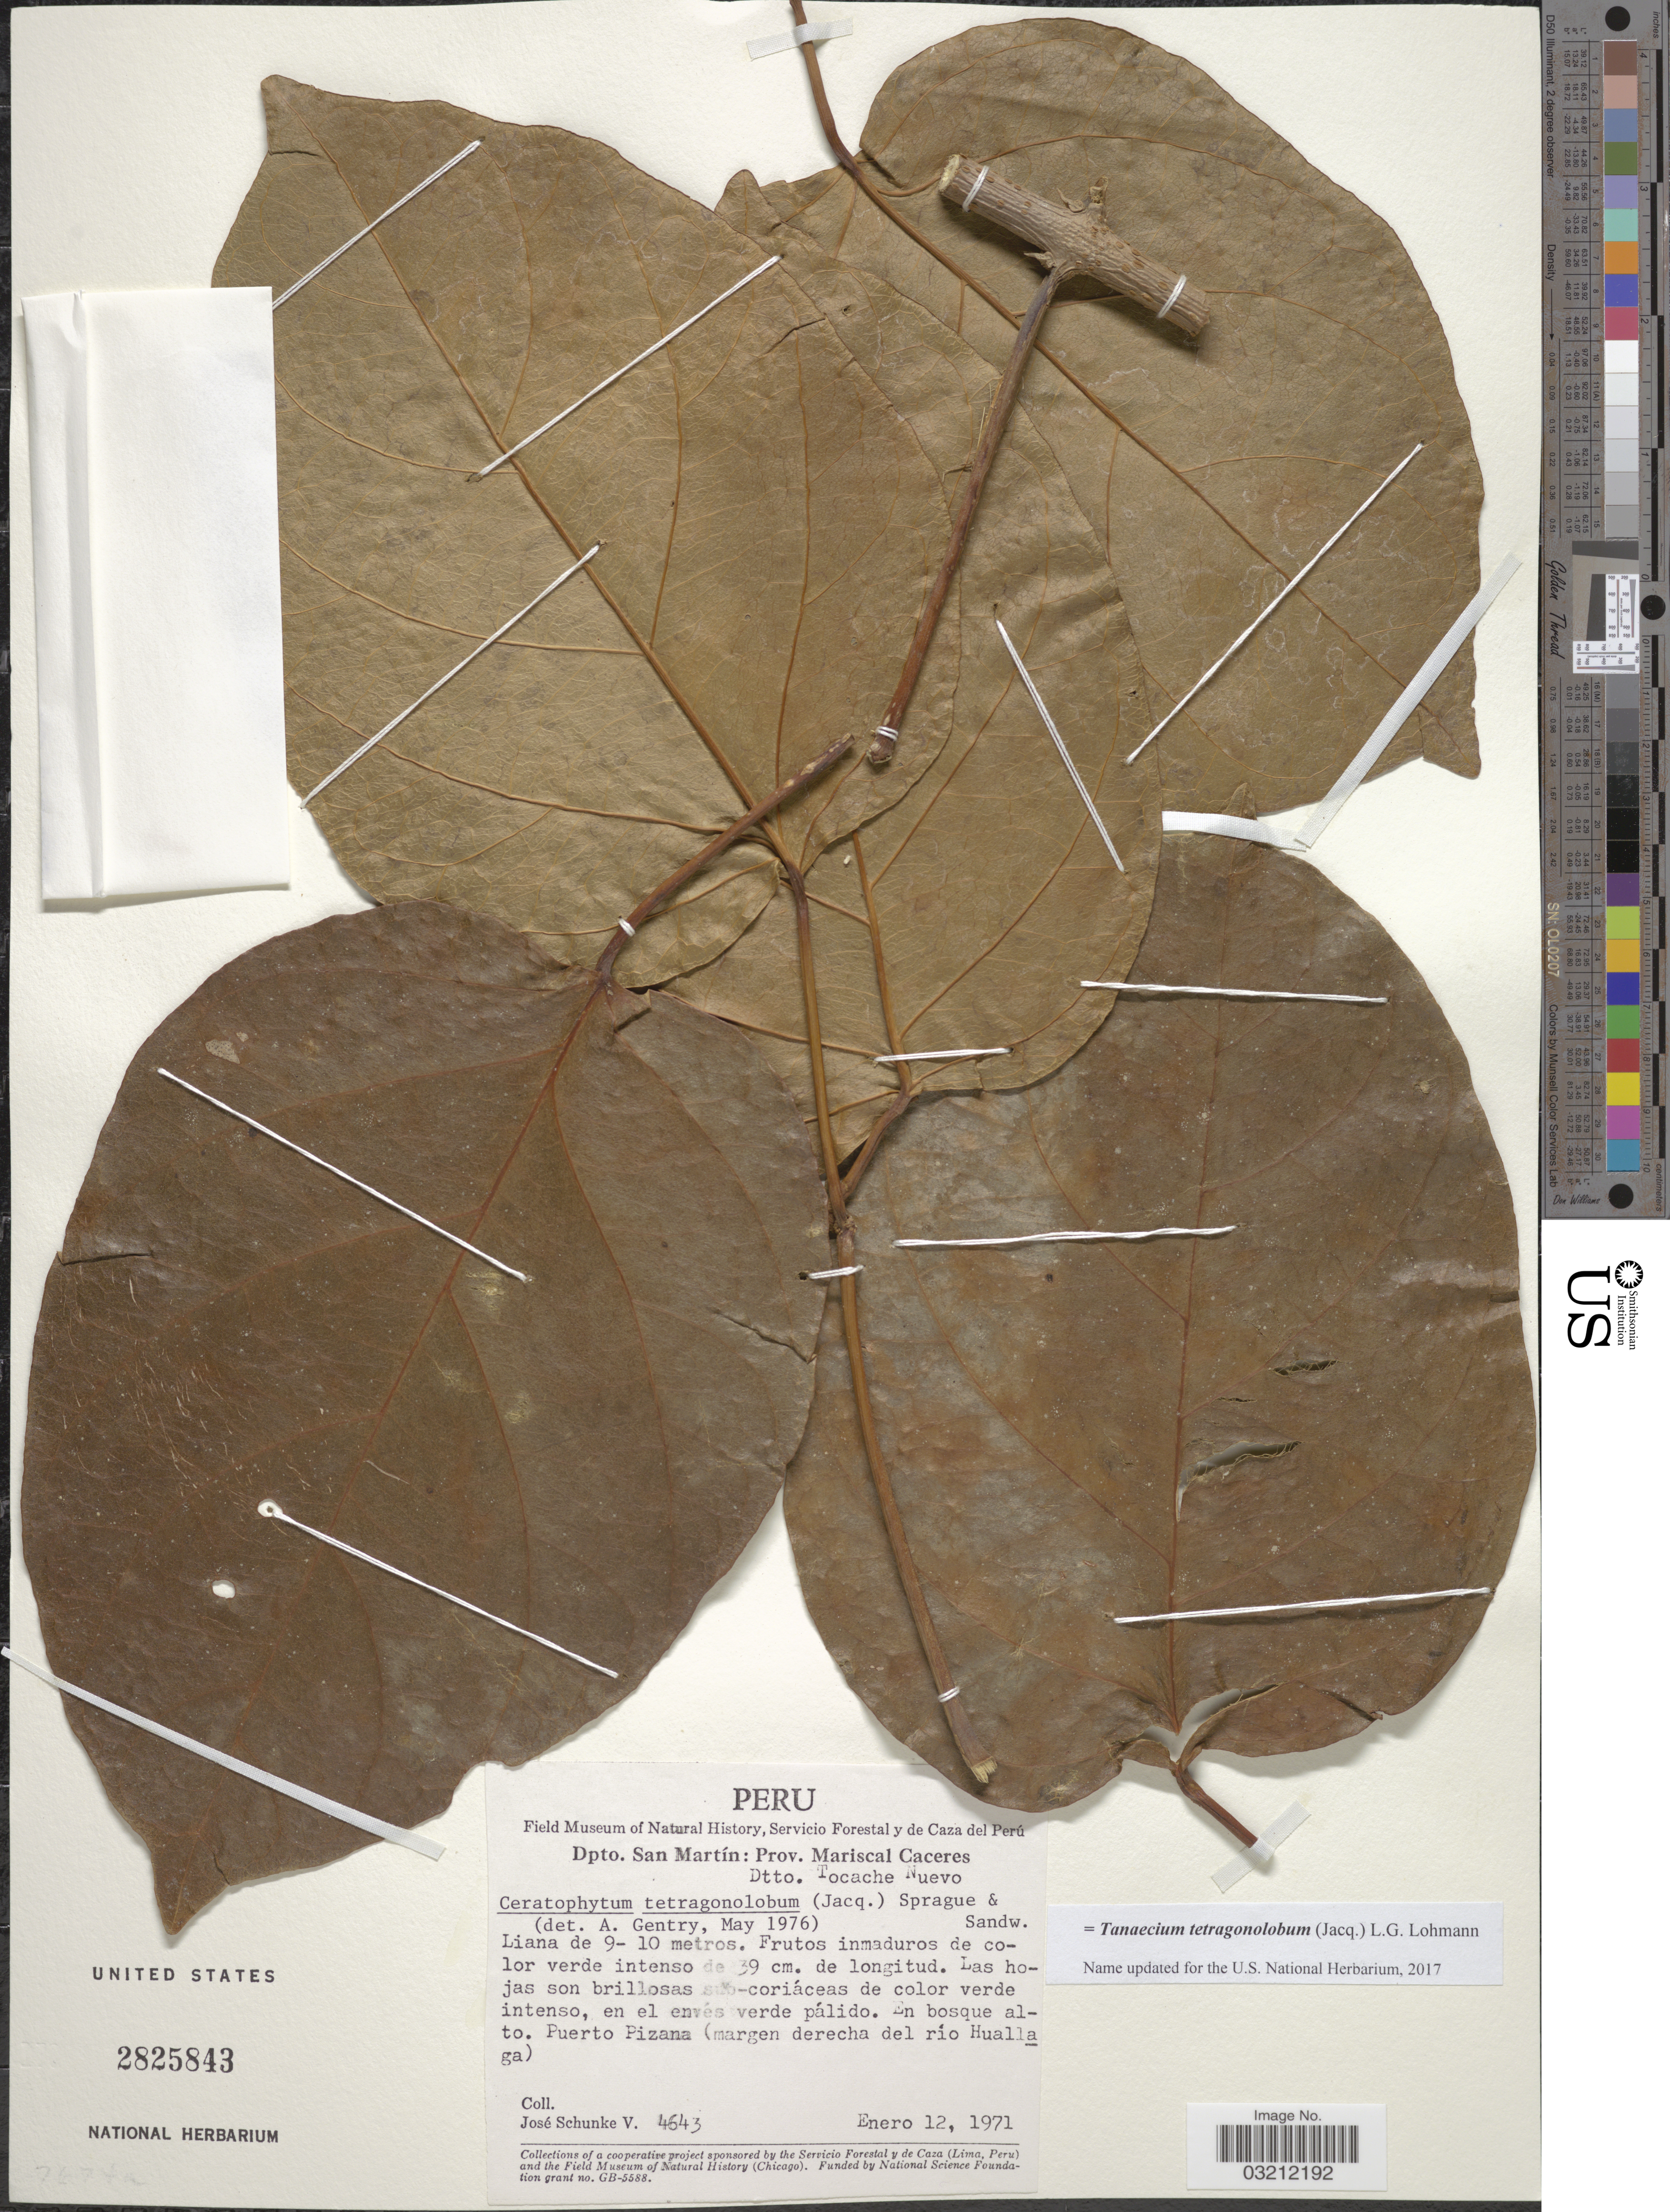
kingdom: Plantae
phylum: Tracheophyta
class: Magnoliopsida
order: Lamiales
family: Bignoniaceae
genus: Tanaecium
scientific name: Tanaecium tetragonolobum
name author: (Jacq.) L.G. Lohmann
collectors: J. Schunke Vigo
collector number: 4643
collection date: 1971-01-12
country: Peru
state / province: San Martín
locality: Dpto. San Martín: Prov. Mariscal Caceres, Dtto. Tocache Nuevo. Puerto Pizana (margen derecha del río Huallaga).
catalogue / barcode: US 2825843